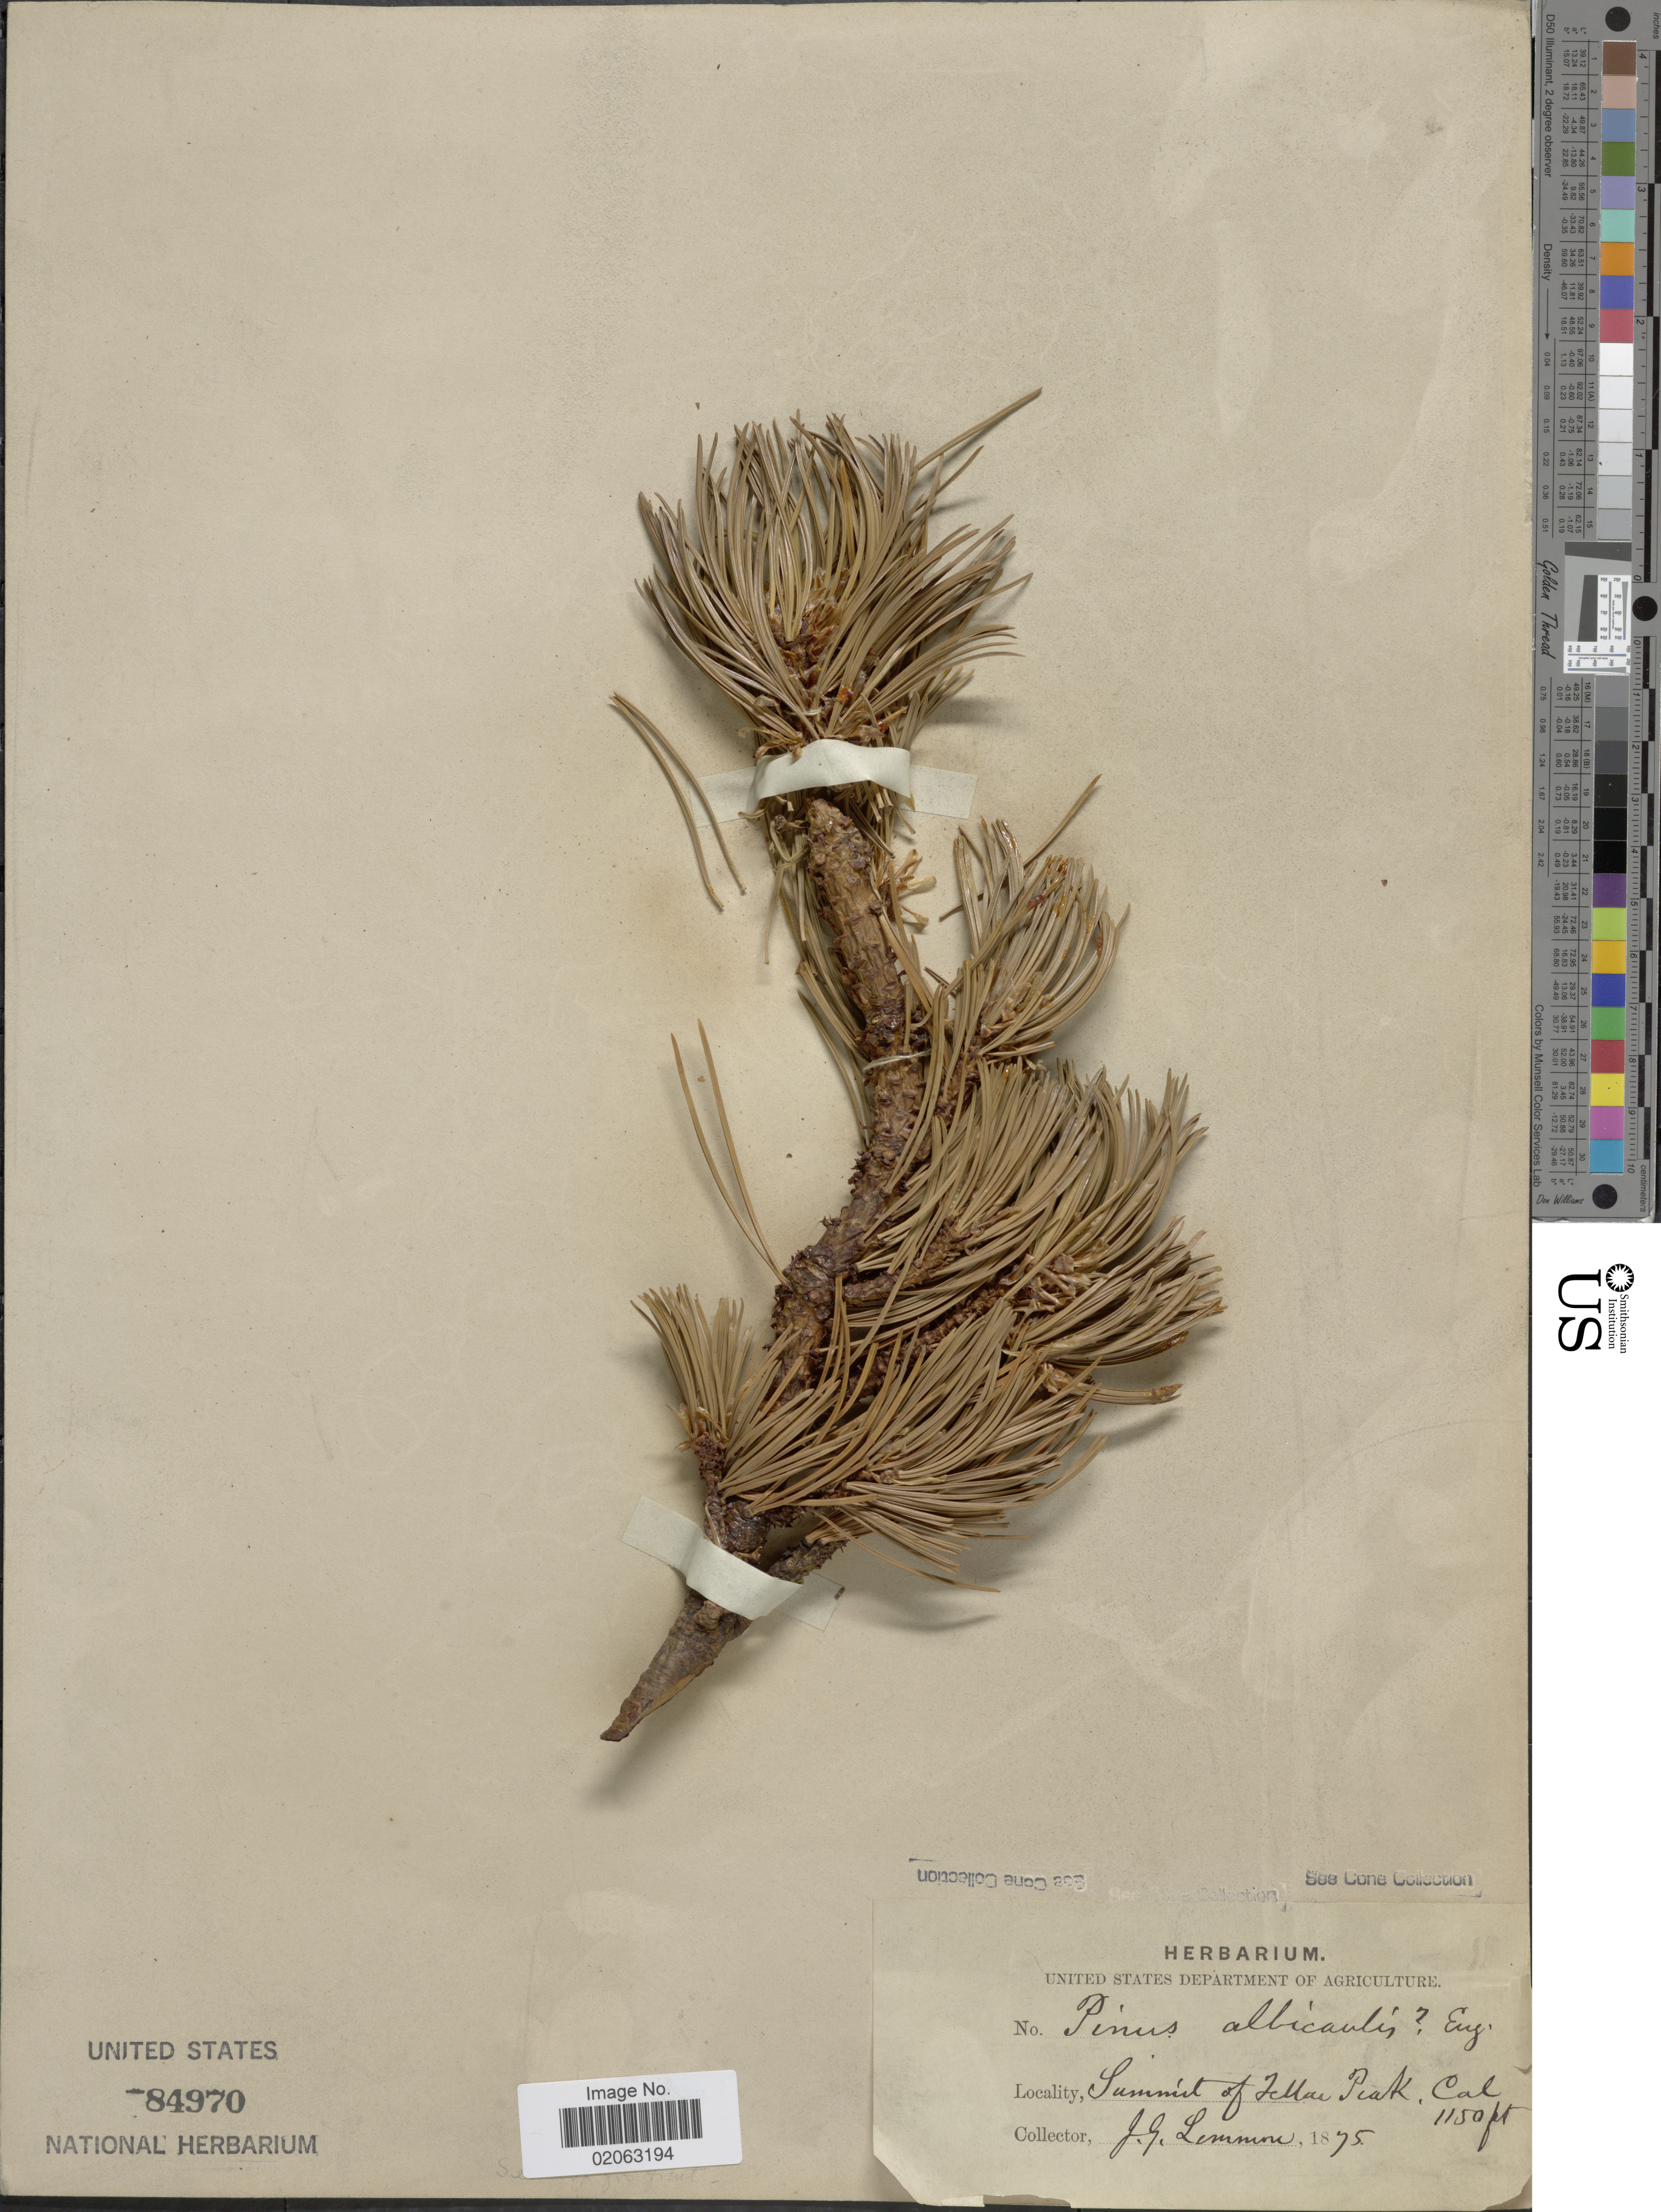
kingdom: Plantae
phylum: Tracheophyta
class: Pinopsida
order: Pinales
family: Pinaceae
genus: Pinus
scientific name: Pinus albicaulis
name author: Engelm.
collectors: J. Lemmon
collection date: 1875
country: United States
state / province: California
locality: Summit of Tellac Peak.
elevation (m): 351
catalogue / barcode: US 84970